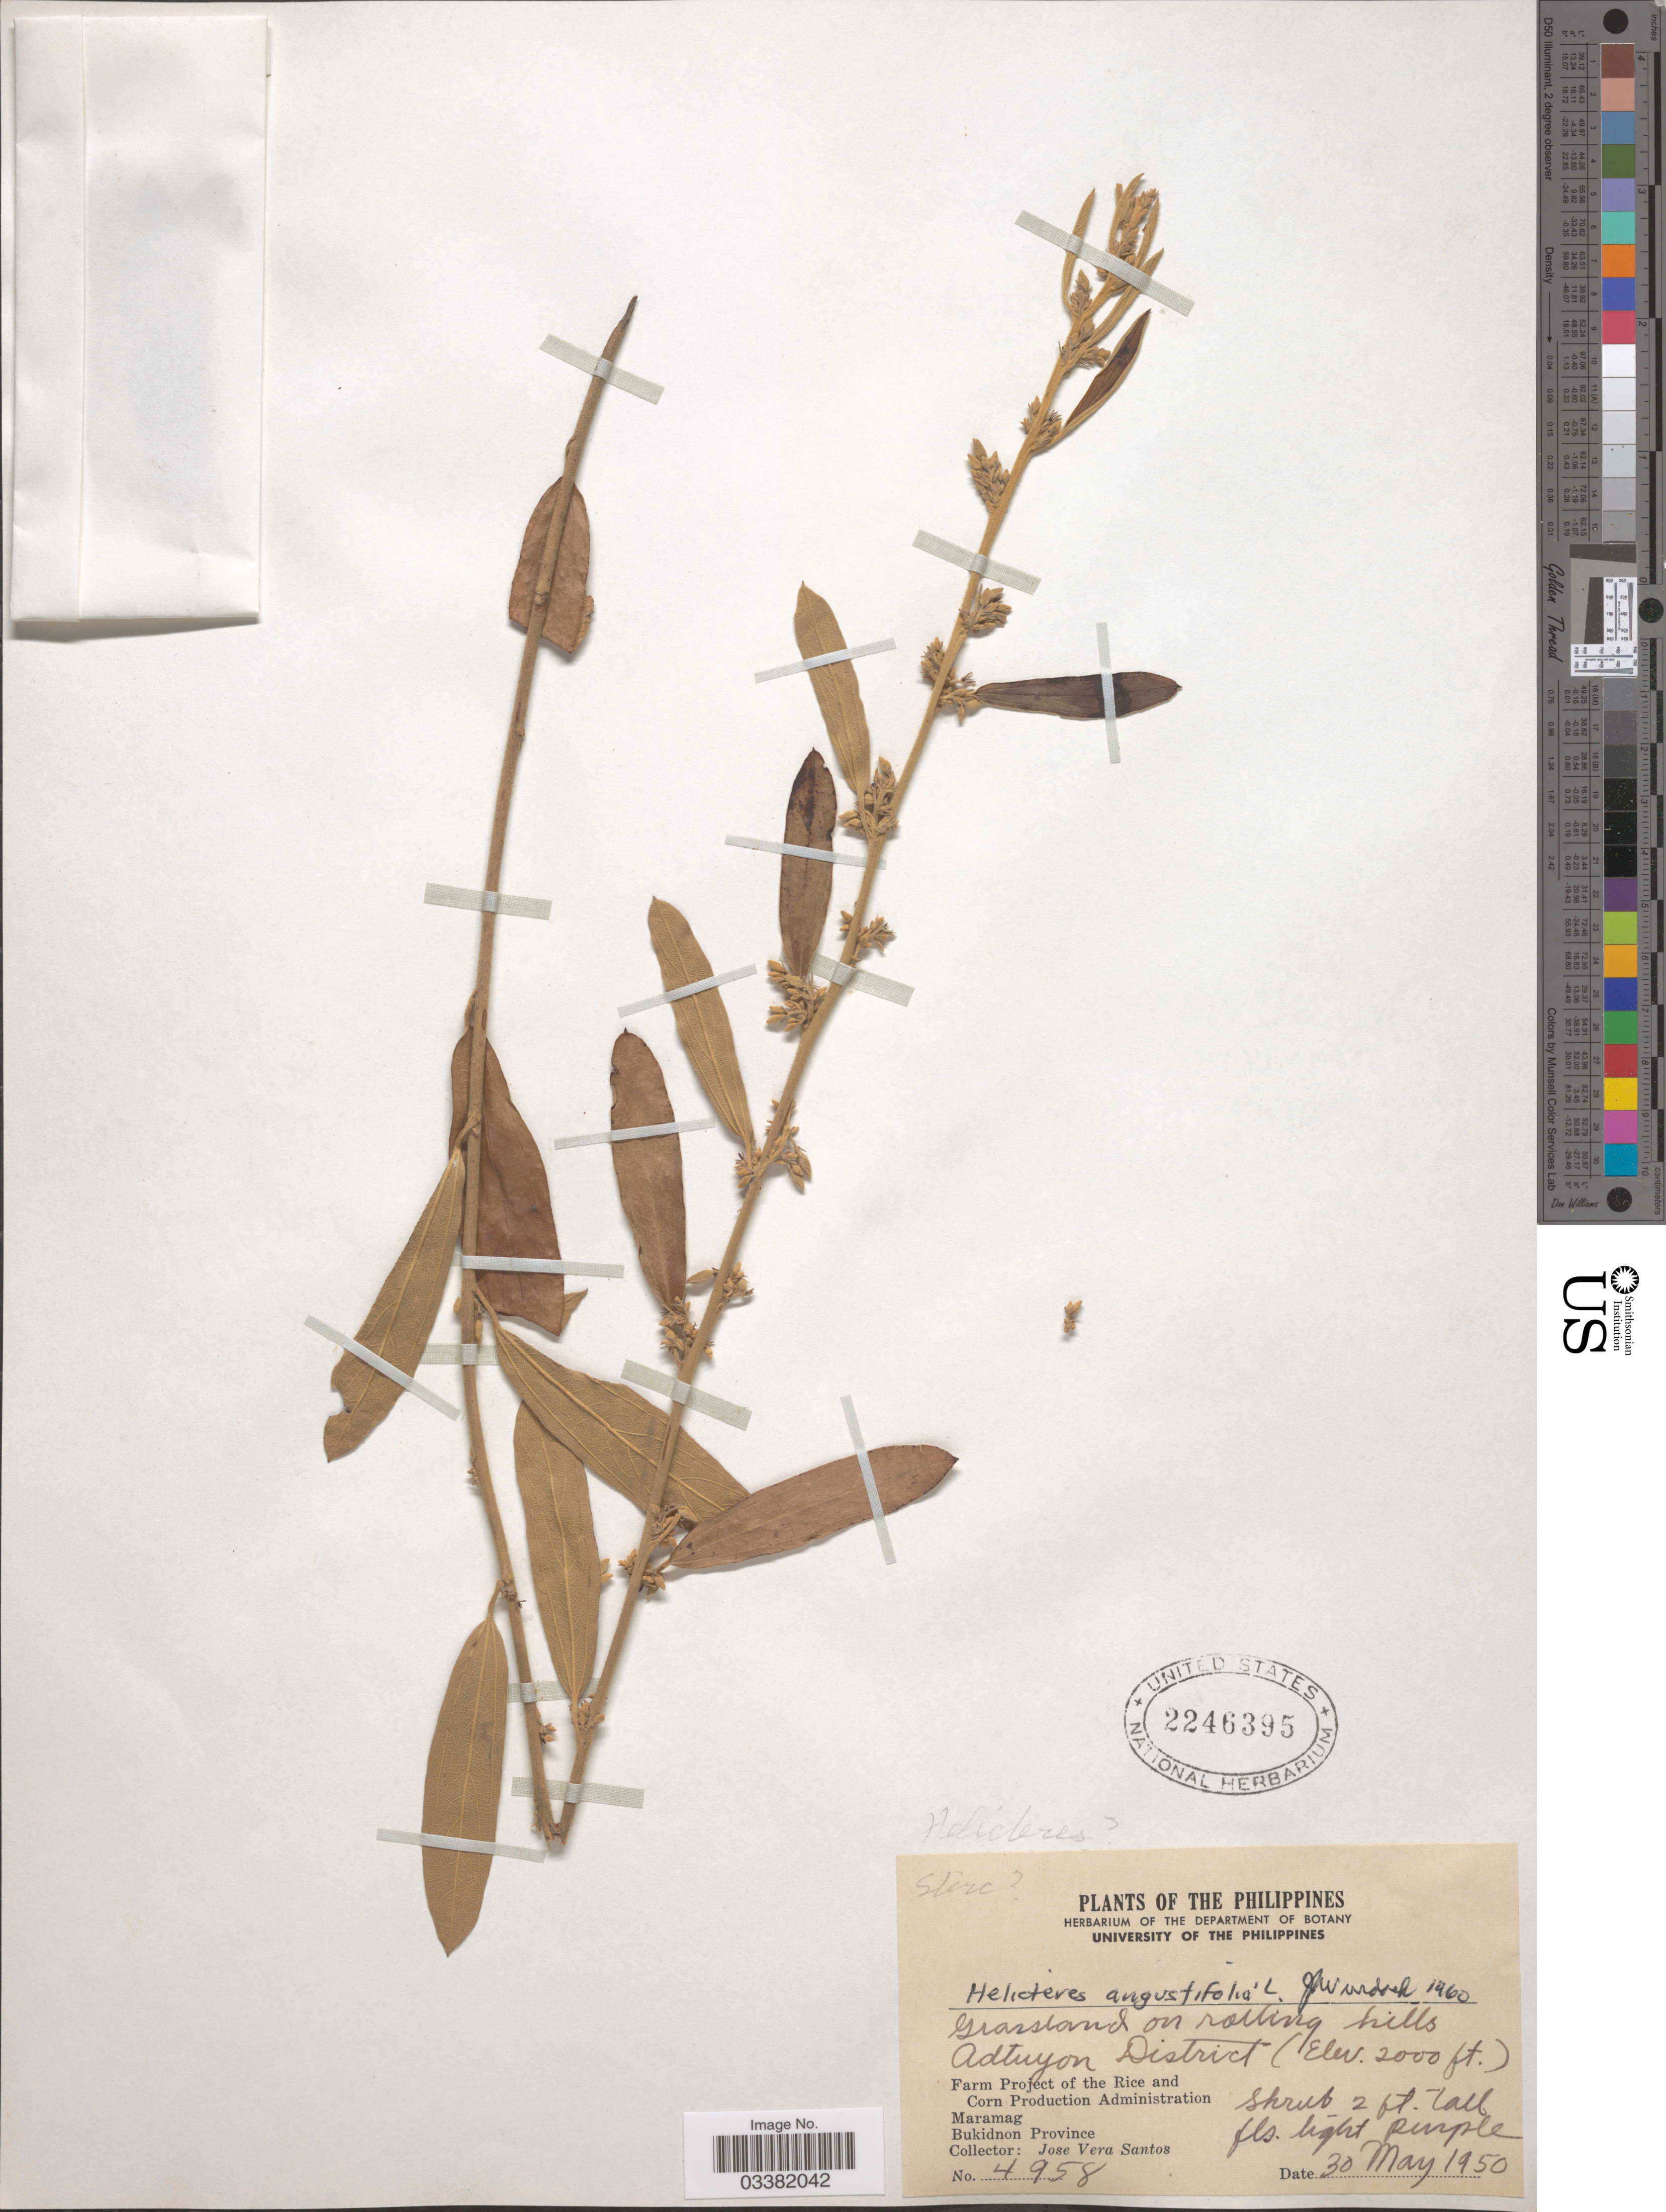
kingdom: Plantae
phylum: Tracheophyta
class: Magnoliopsida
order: Malvales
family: Malvaceae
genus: Helicteres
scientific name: Helicteres angustifolia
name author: L.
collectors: J. Santos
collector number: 4958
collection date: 1950-05-30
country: Philippines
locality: Adtuyon District. Maramag. Bukidnon Province.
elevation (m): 610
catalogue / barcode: US 2246395